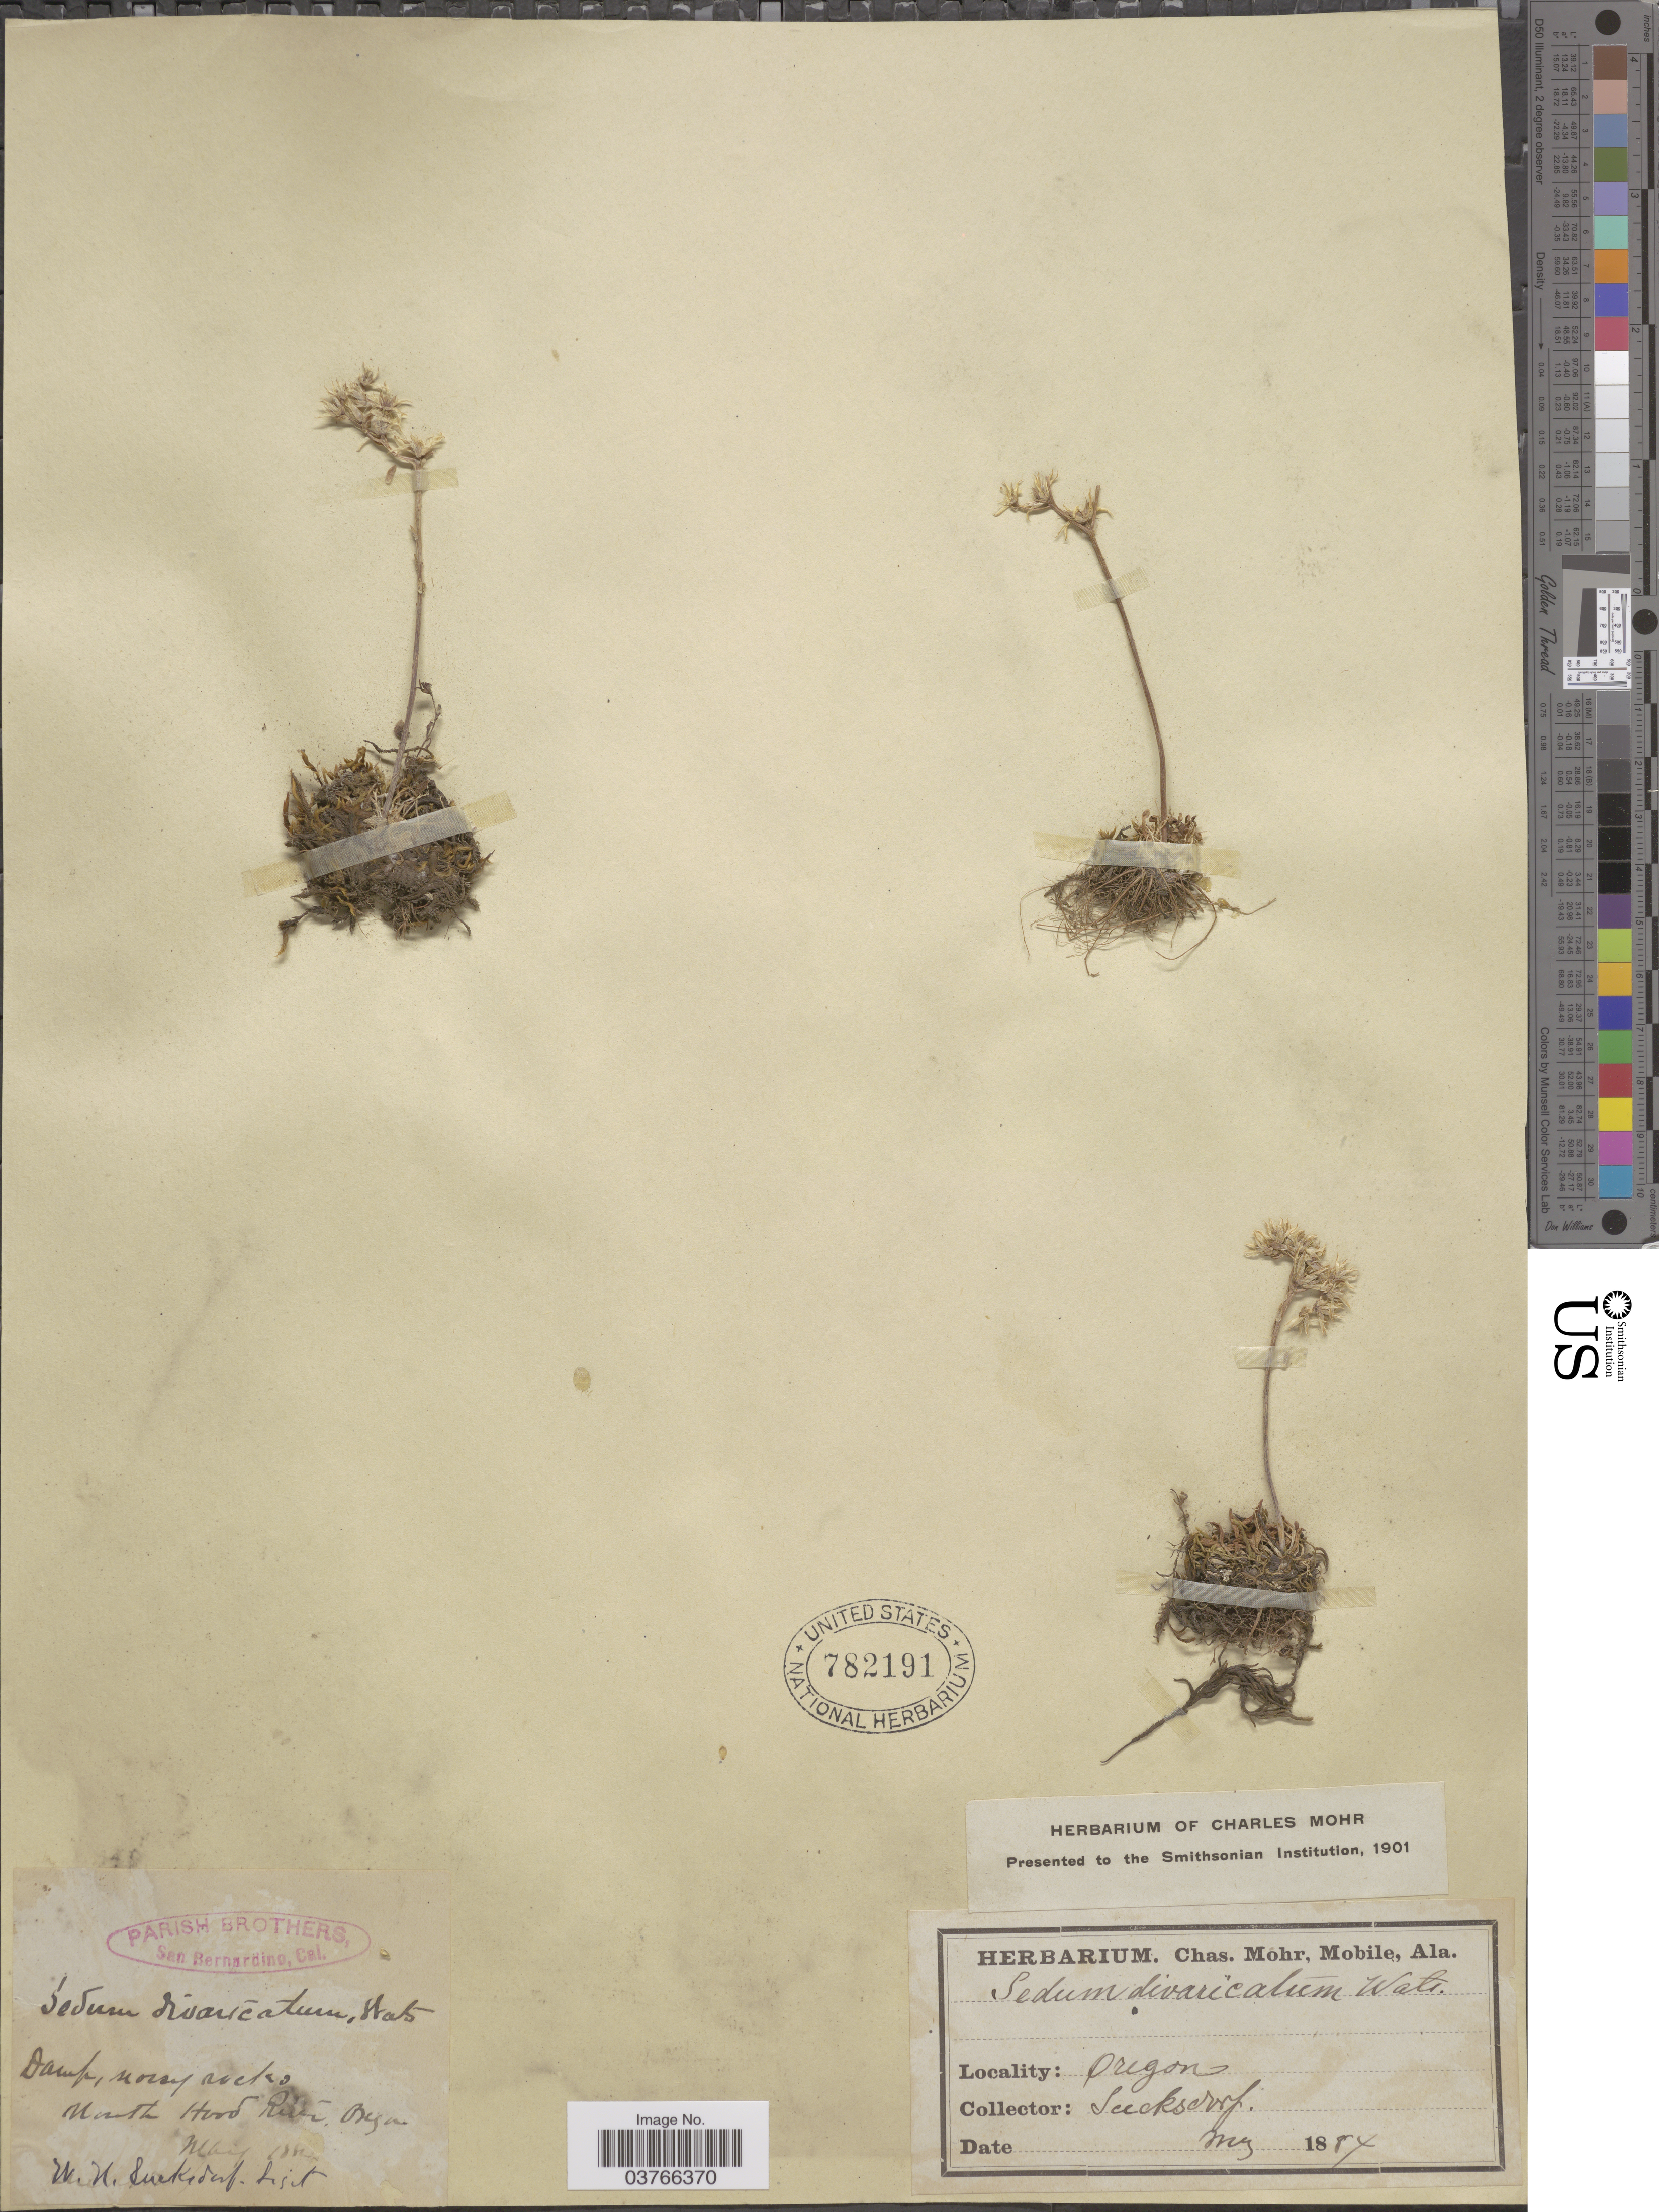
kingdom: Plantae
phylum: Tracheophyta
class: Magnoliopsida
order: Saxifragales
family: Crassulaceae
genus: Sedum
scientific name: Sedum leibergii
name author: Britton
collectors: W. N. Suksdorf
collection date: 1884-05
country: United States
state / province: Oregon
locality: North Hood River.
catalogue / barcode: US 782191